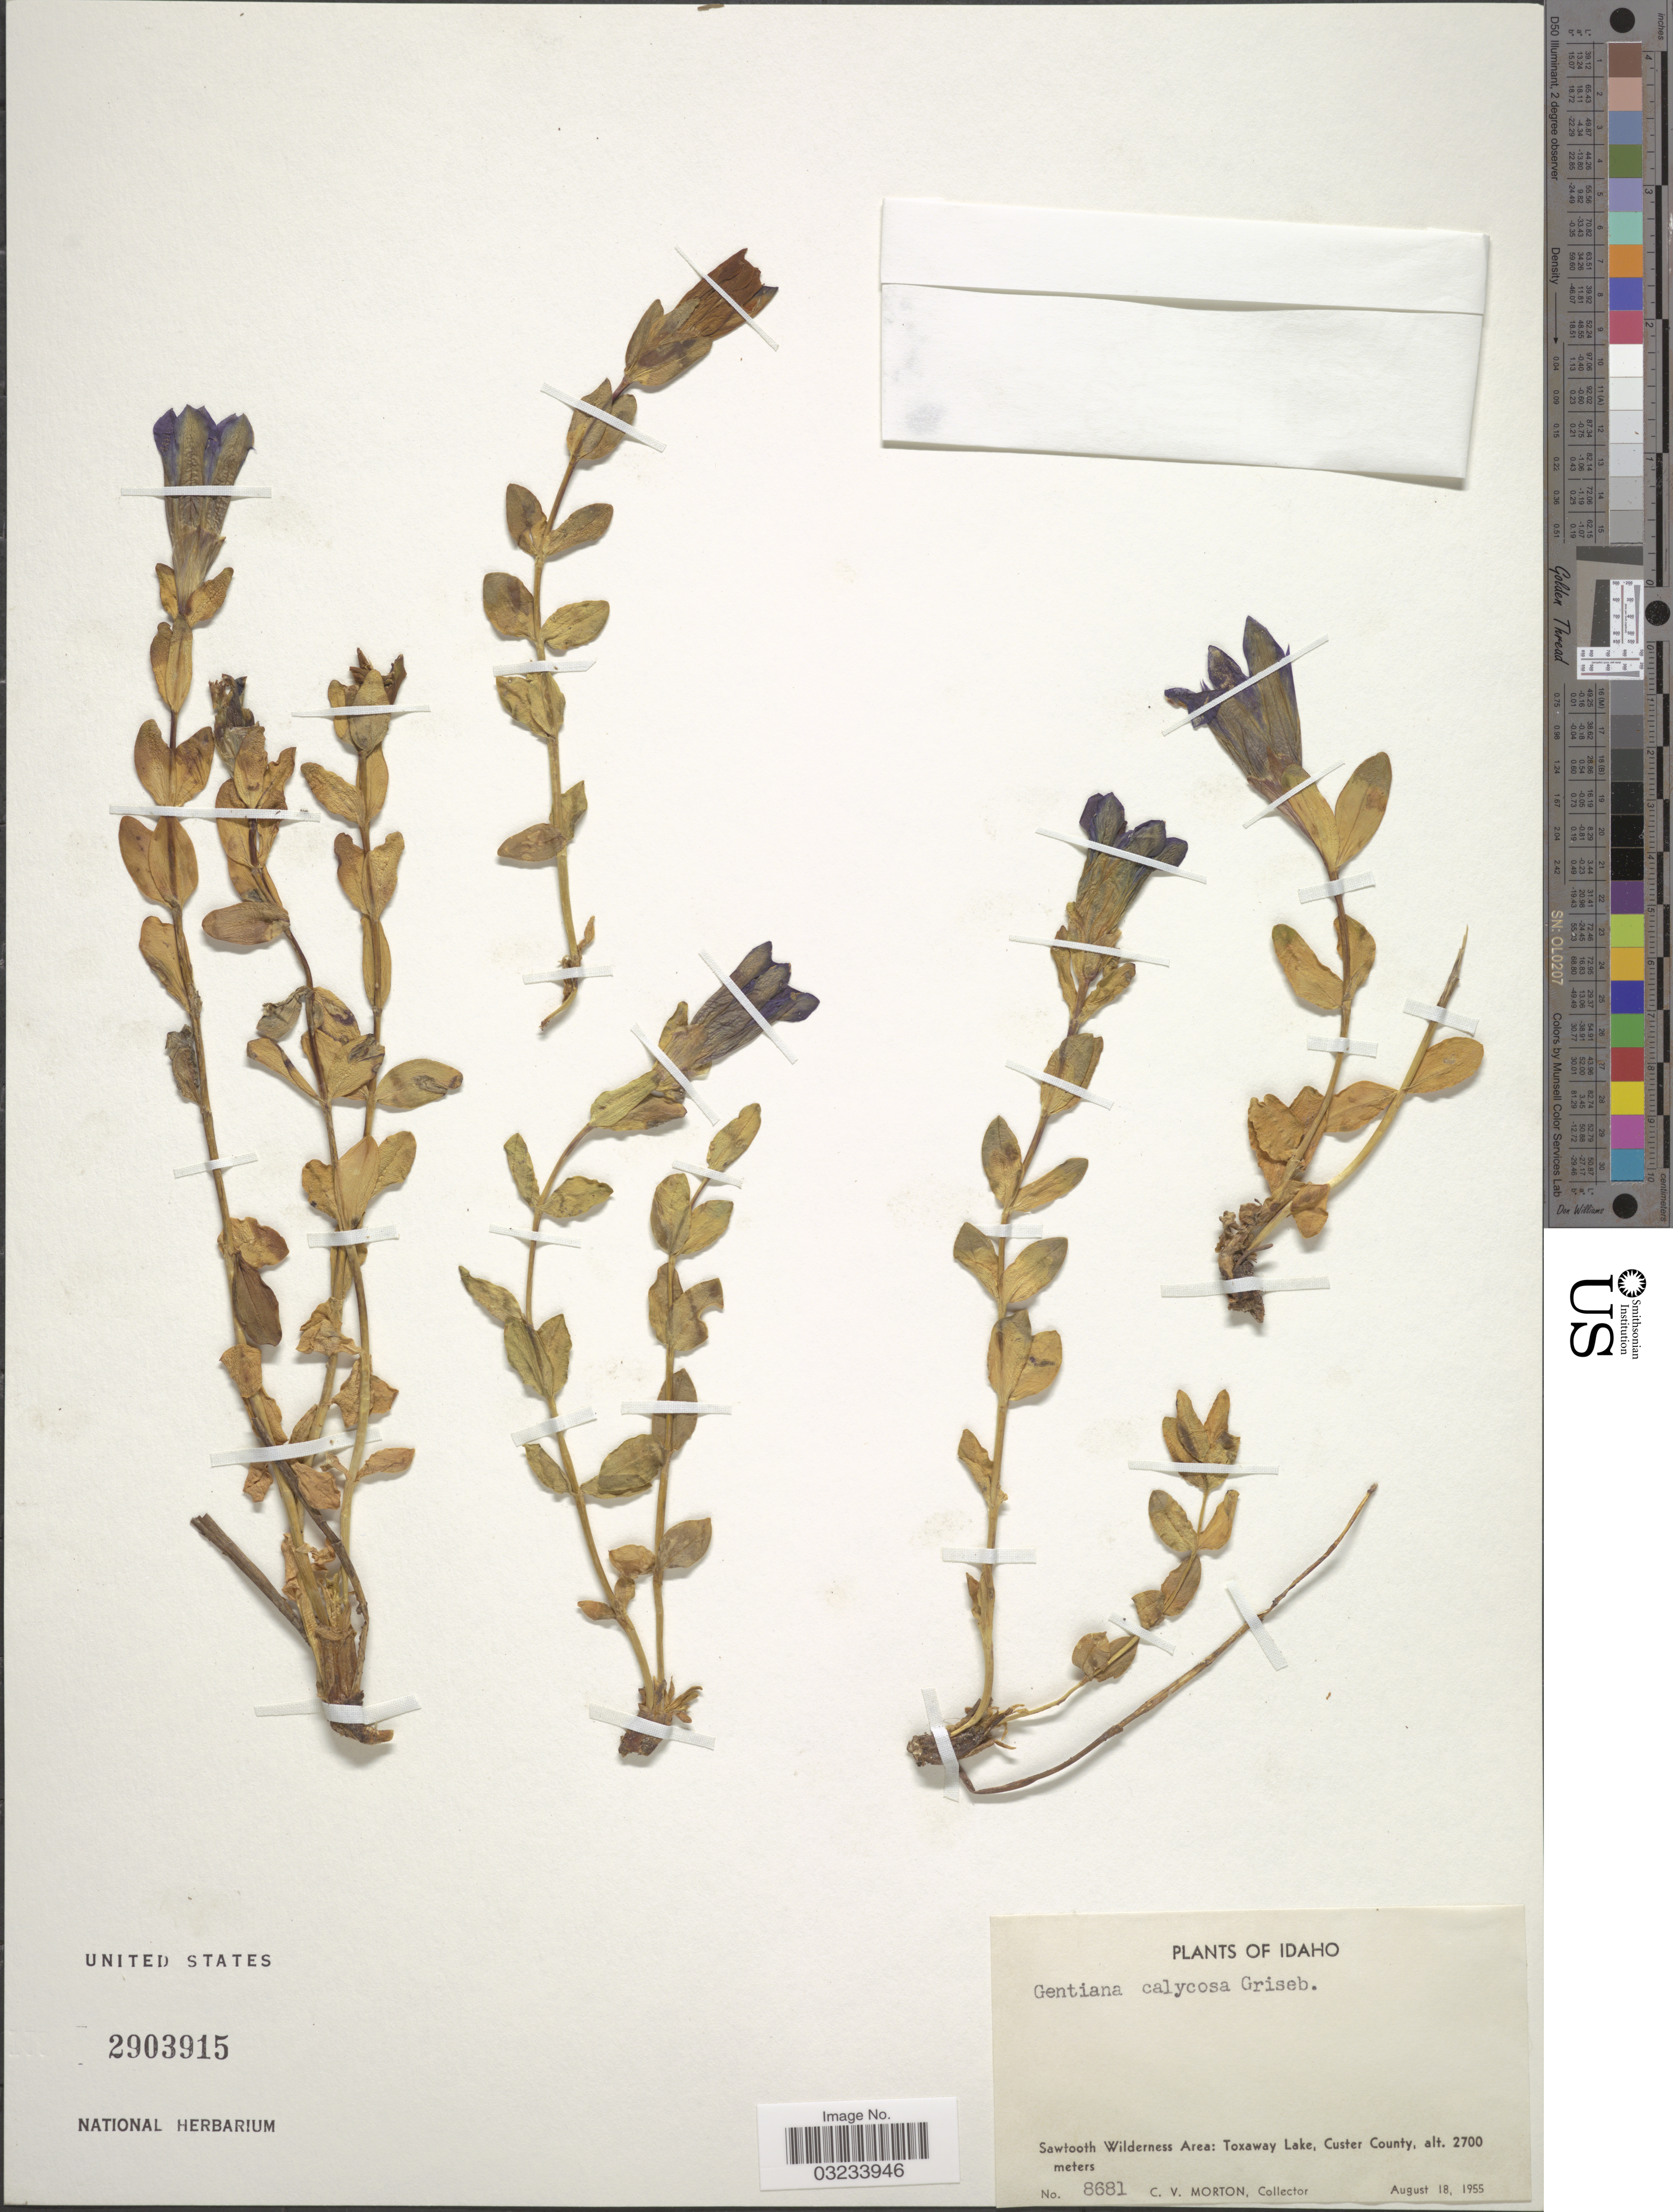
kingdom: Plantae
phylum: Tracheophyta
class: Magnoliopsida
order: Gentianales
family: Gentianaceae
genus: Gentiana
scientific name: Gentiana calycosa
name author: Griseb.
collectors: C. V. Morton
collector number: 8681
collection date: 1955-08-18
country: United States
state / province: Idaho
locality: Sawtooth Wilderness Area: Toxaway Lake, Custer County.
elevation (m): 2700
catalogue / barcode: US 2903915